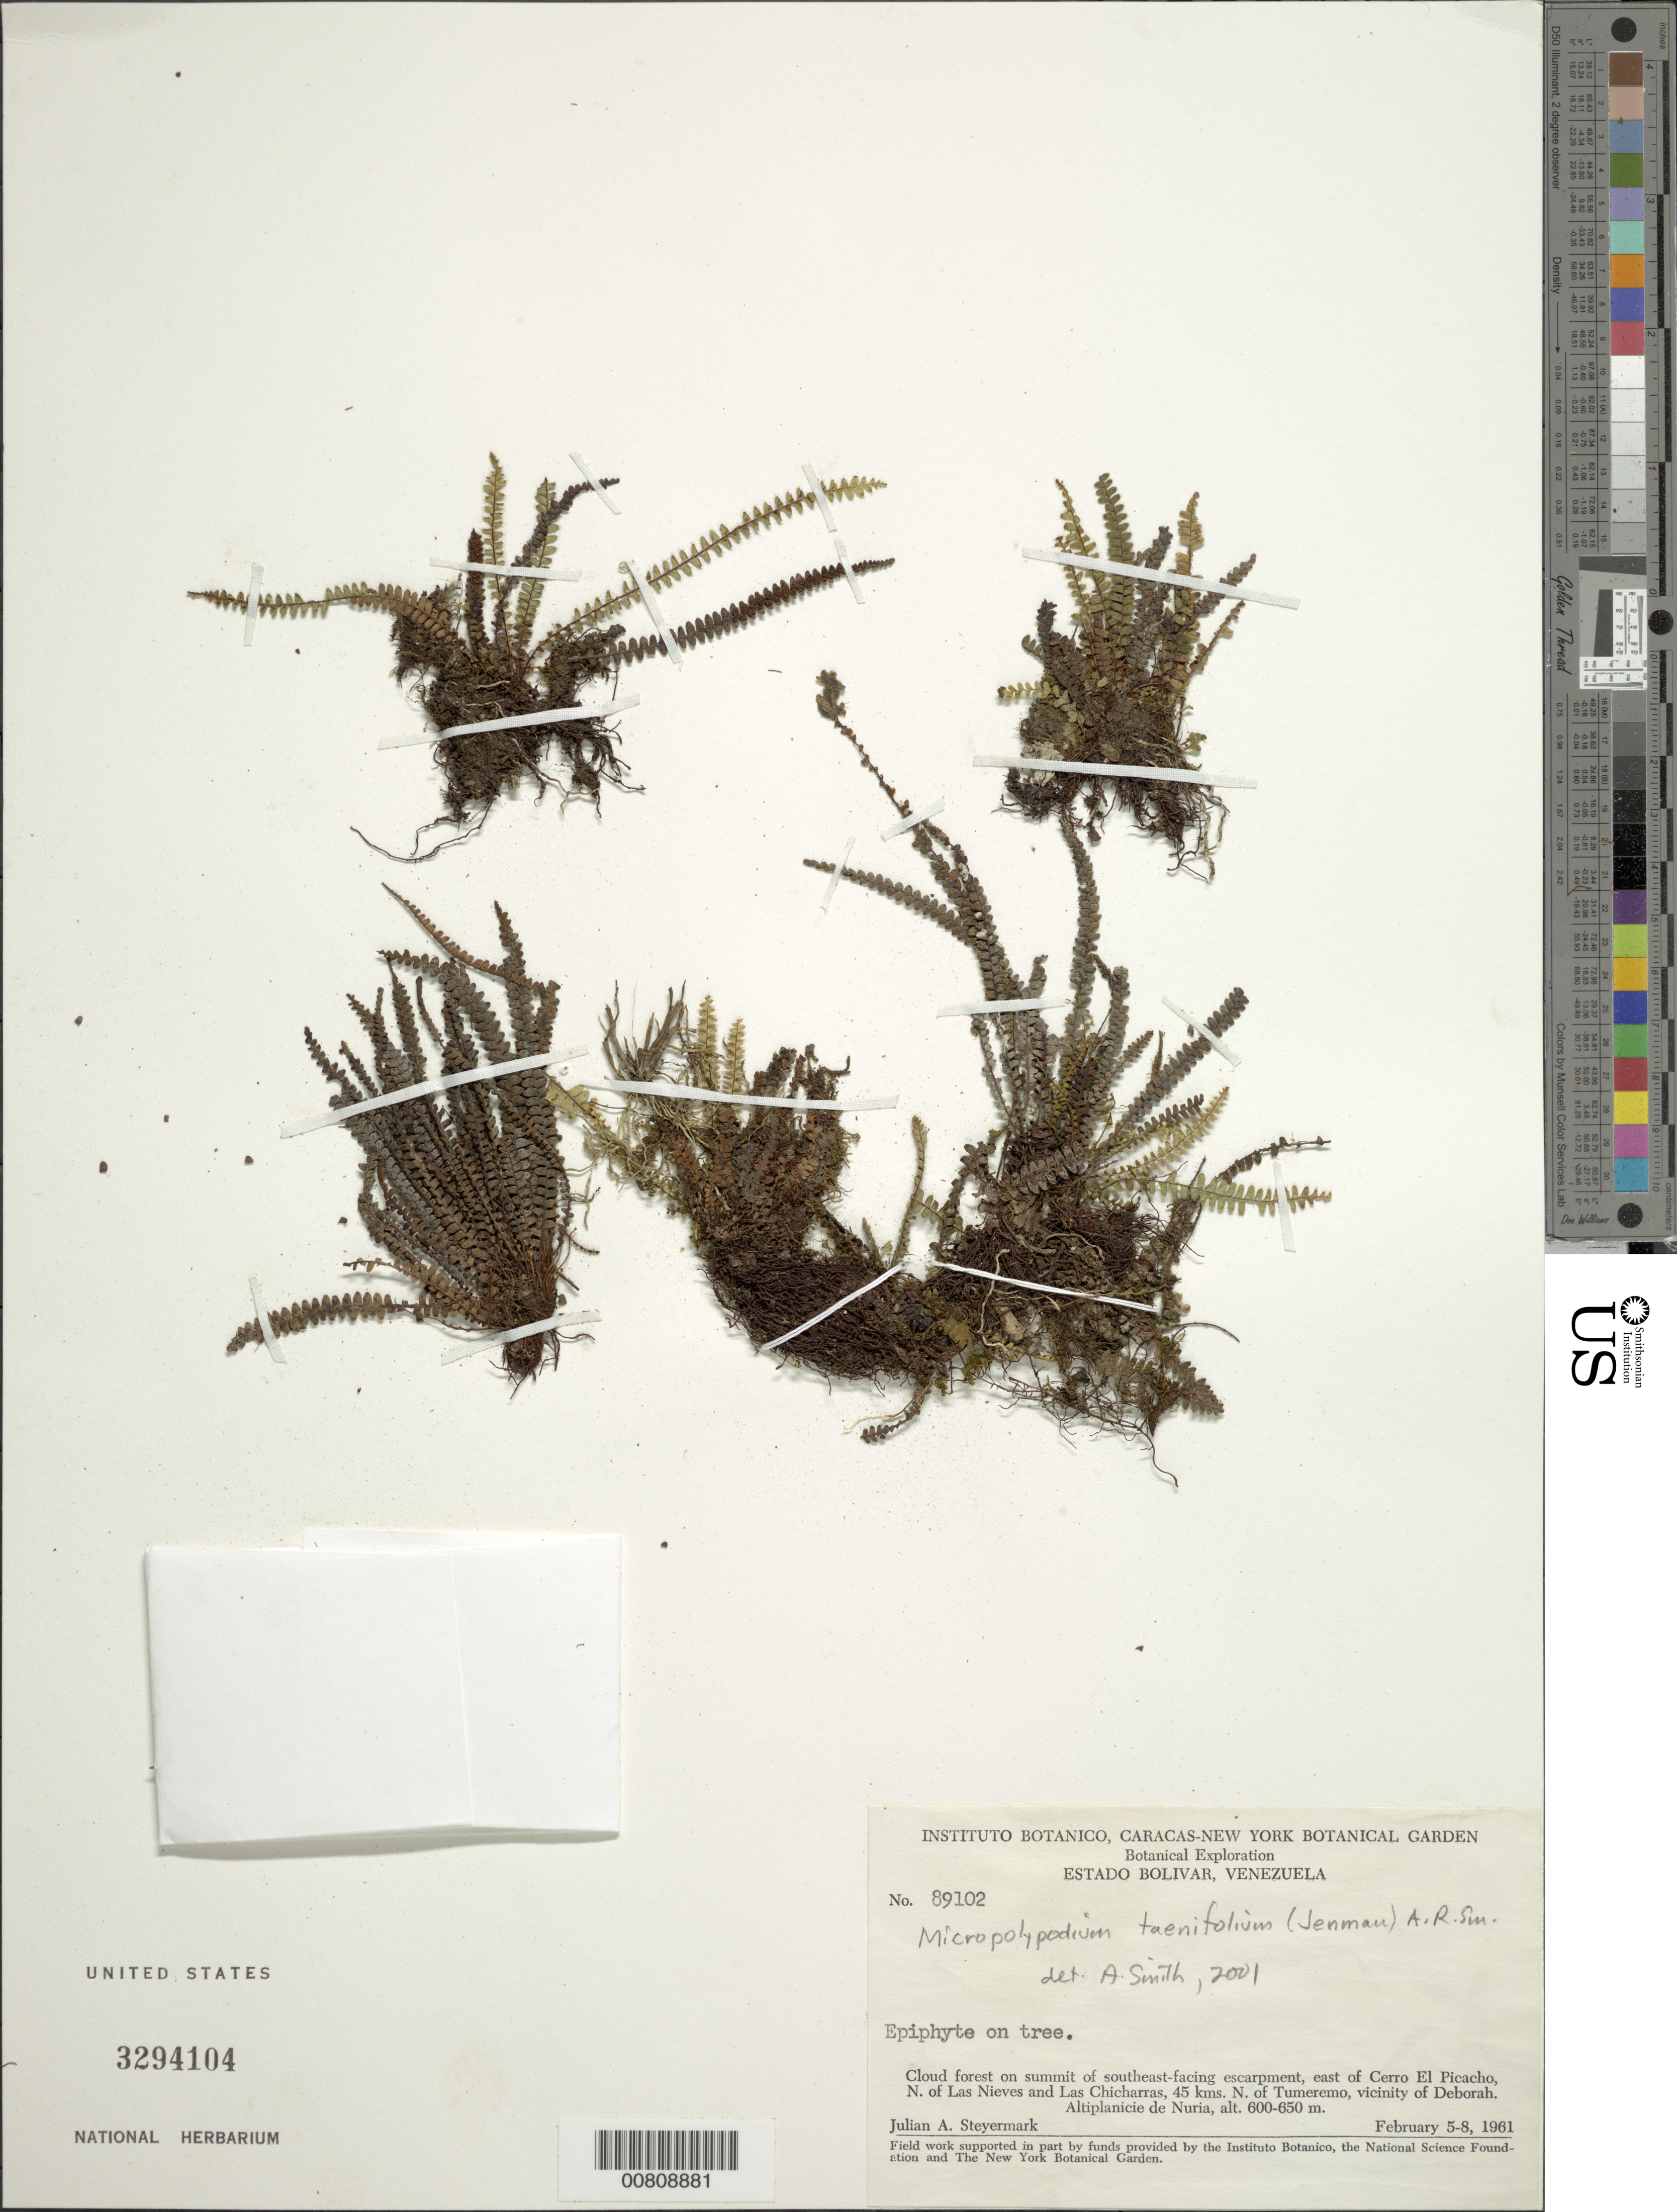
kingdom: Plantae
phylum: Tracheophyta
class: Polypodiopsida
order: Polypodiales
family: Polypodiaceae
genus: Moranopteris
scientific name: Moranopteris taenifolia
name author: (Jenman) R. Y. Hirai & J. Prado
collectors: J. Steyermark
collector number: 89102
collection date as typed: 5-Feb-61 to 8-Feb-61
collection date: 1961-02-05/1961-02-08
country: Venezuela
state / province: Bolívar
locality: Cerro El Picacho, N of Las Nieves & Las Chicharras, 45 km N of Tumeremo, vic of Deborah, Altiplanicie de Nuria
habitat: Cloud forest on summit of SE facing escarpment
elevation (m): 600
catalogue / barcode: US 3294104